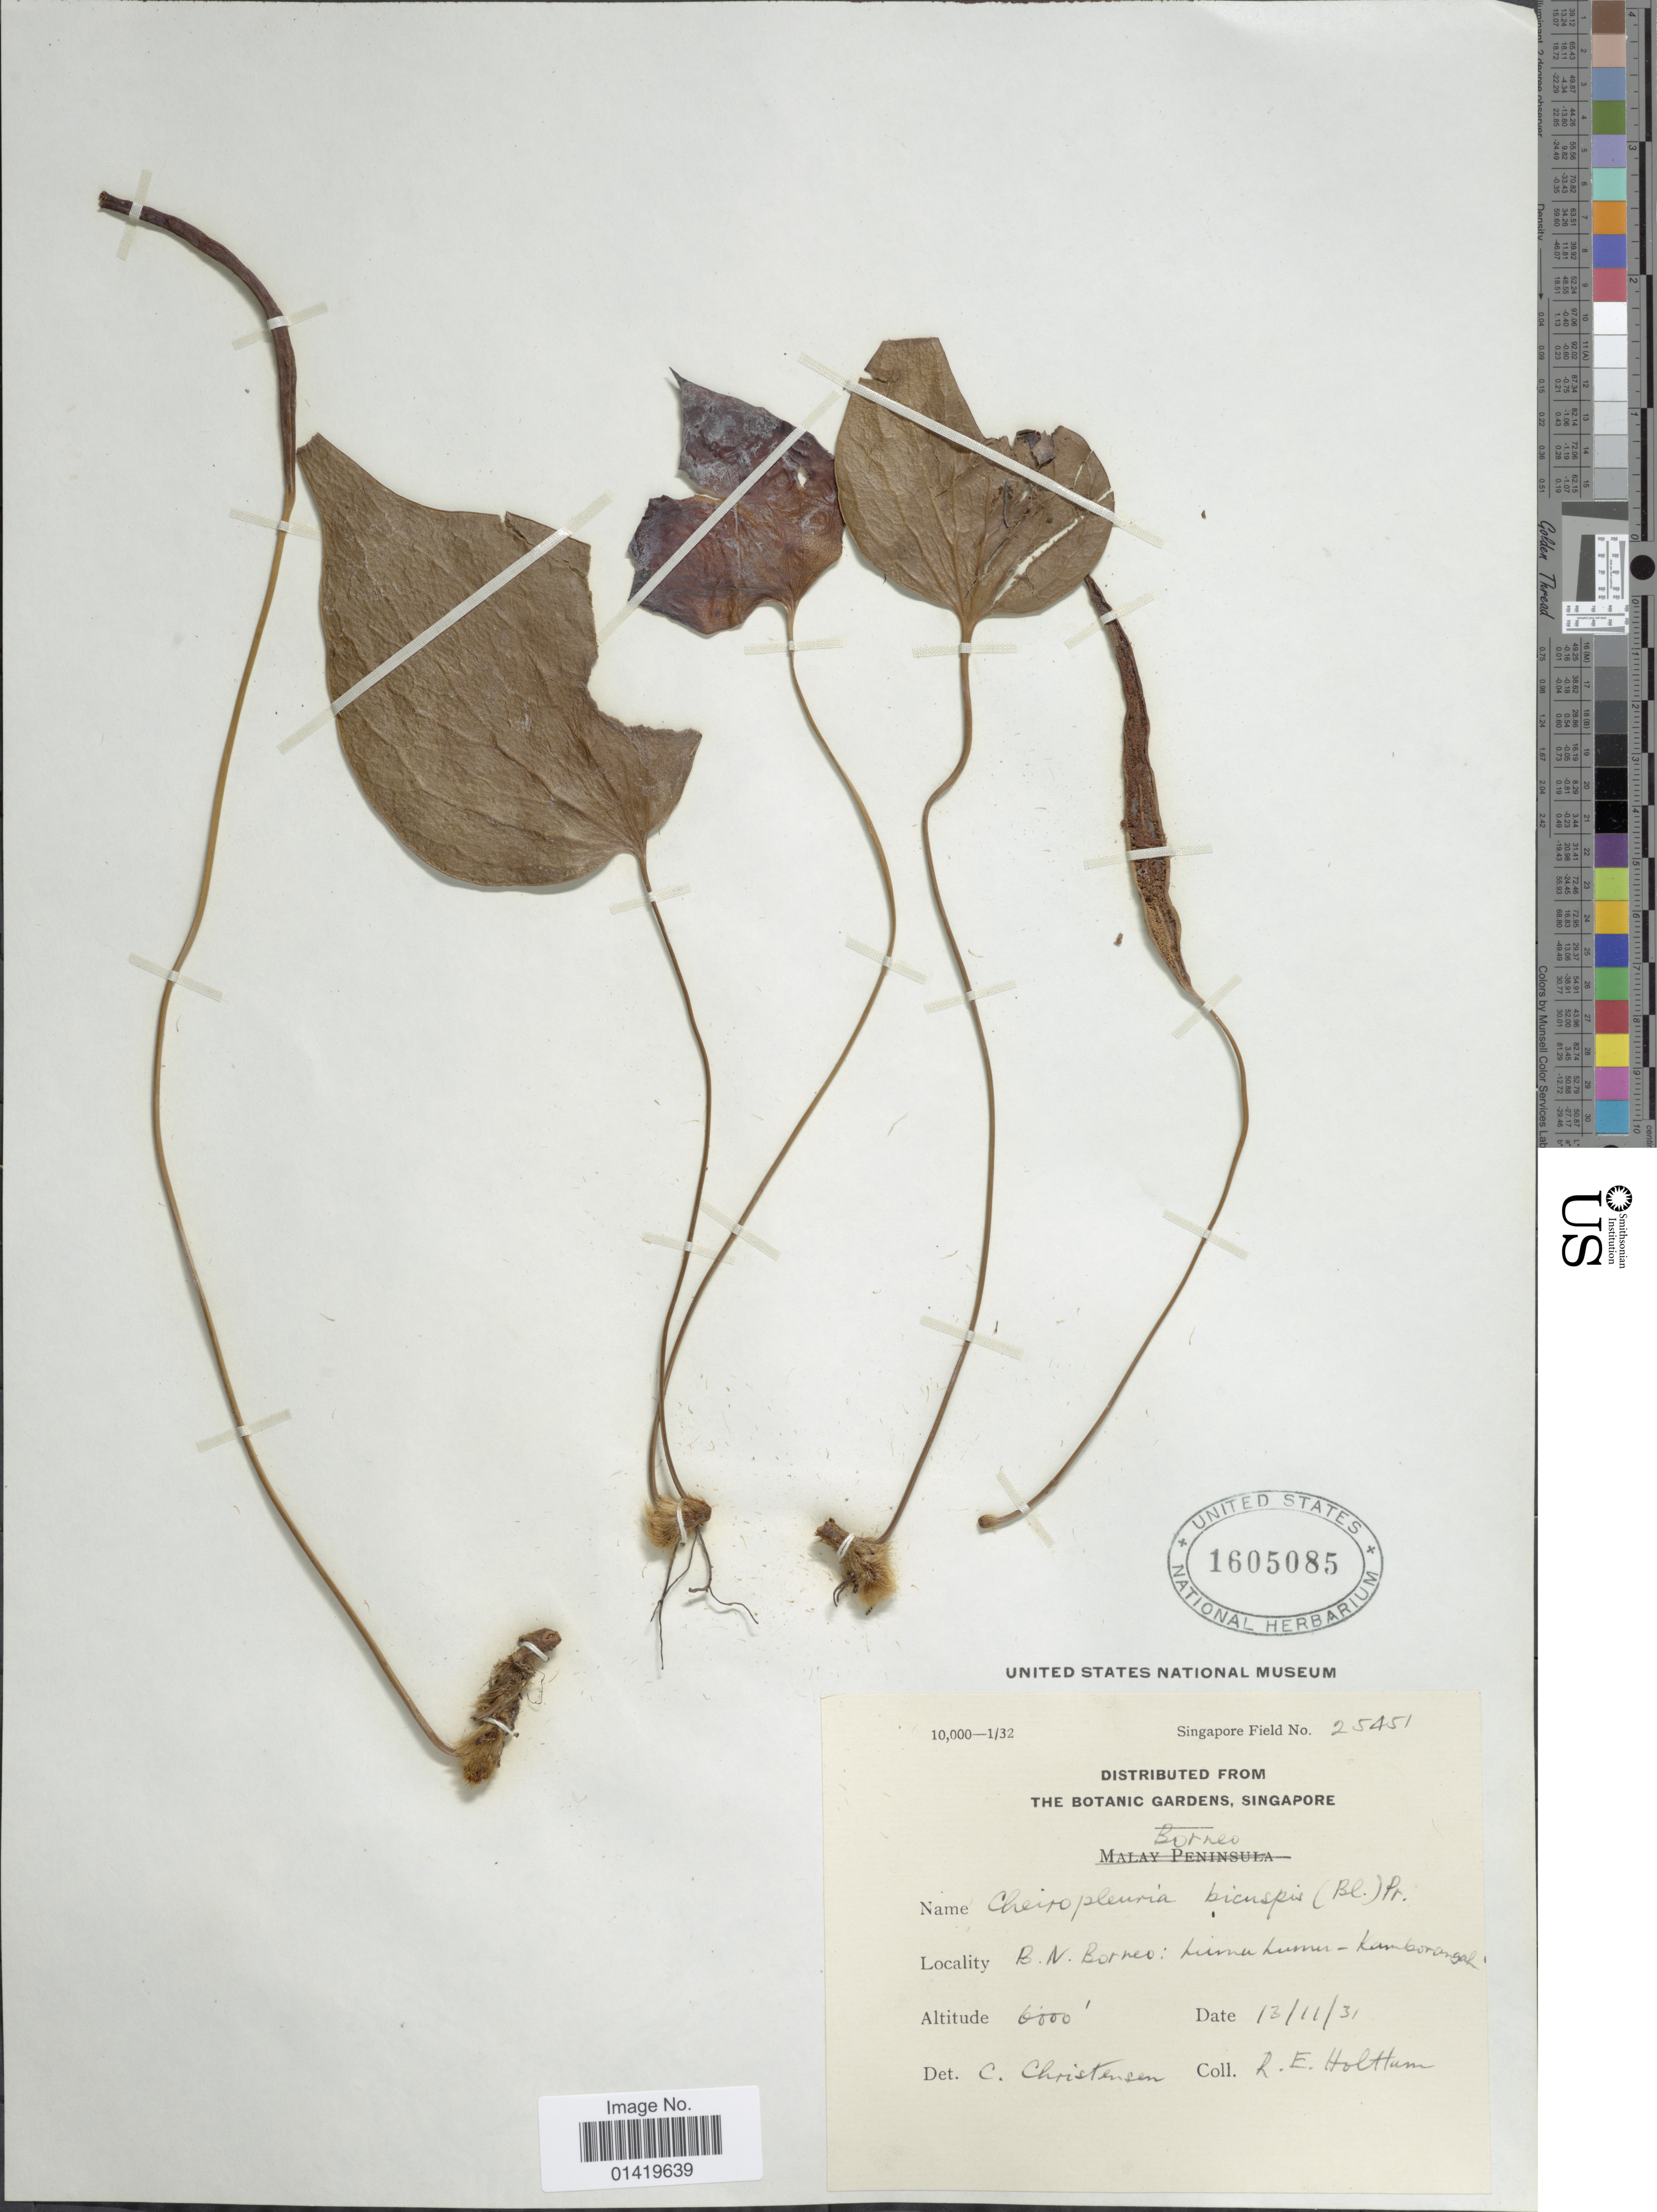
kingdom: Plantae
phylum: Tracheophyta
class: Polypodiopsida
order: Gleicheniales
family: Dipteridaceae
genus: Cheiropleuria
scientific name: Cheiropleuria bicuspis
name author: (Blume) C. Presl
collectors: R. E. Holttum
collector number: Singapore Field 25451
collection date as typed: Transcribed d/m/y: 13/11/31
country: Malaysia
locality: B.N. Bormeo: Lumu Lumur Kamborangoh [interpreted]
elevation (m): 1829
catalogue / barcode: US 1605085